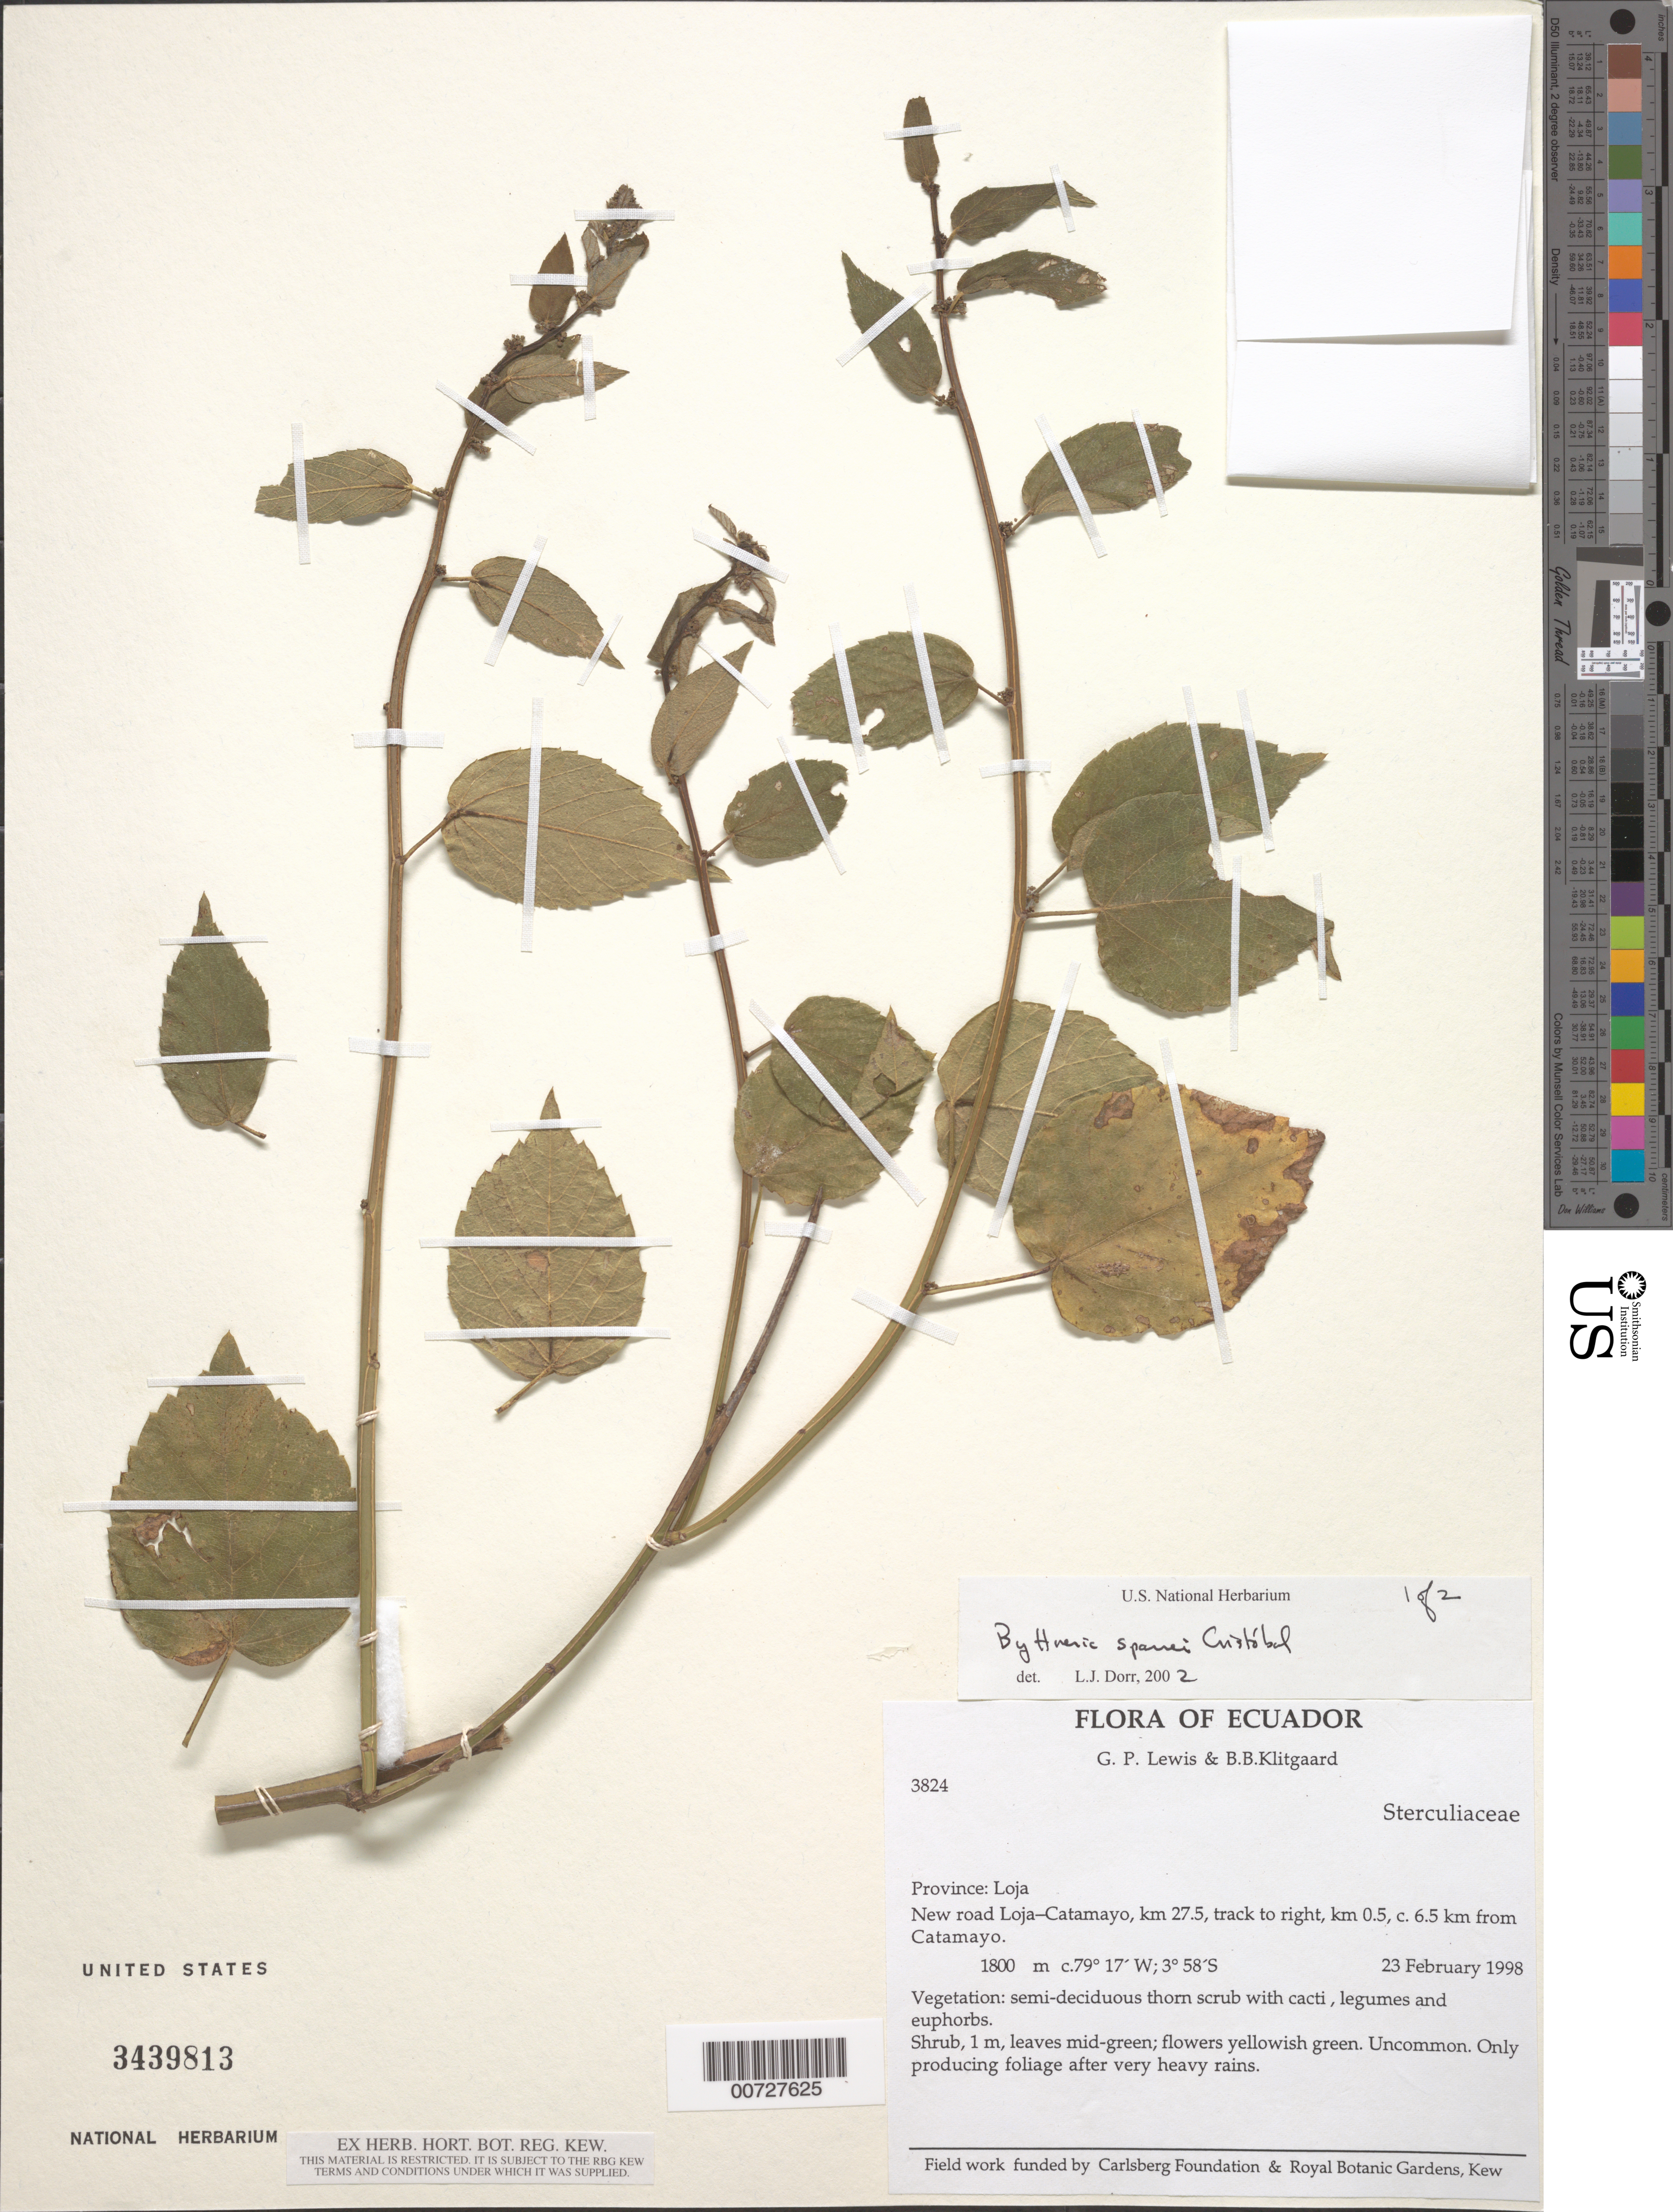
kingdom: Plantae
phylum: Tracheophyta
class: Magnoliopsida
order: Malvales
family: Malvaceae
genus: Byttneria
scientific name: Byttneria sparrei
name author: Cristóbal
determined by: Dorr, L. J., (BOT), Smithsonian Institution - National Museum of Natural History (UNITED STATES)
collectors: G. P. Lewis & B. B. Klitgaard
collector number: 3824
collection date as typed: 23 Feb 1998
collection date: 1998-02-23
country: Ecuador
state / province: Loja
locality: New road Loja-Catamayo, km 27.5, track to right, km 0.5, c. 6.5 km from Catamayo.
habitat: Semi-deciduous thorn scrub with cacti, legumes and euphorbs.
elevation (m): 1800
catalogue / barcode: US 3439813